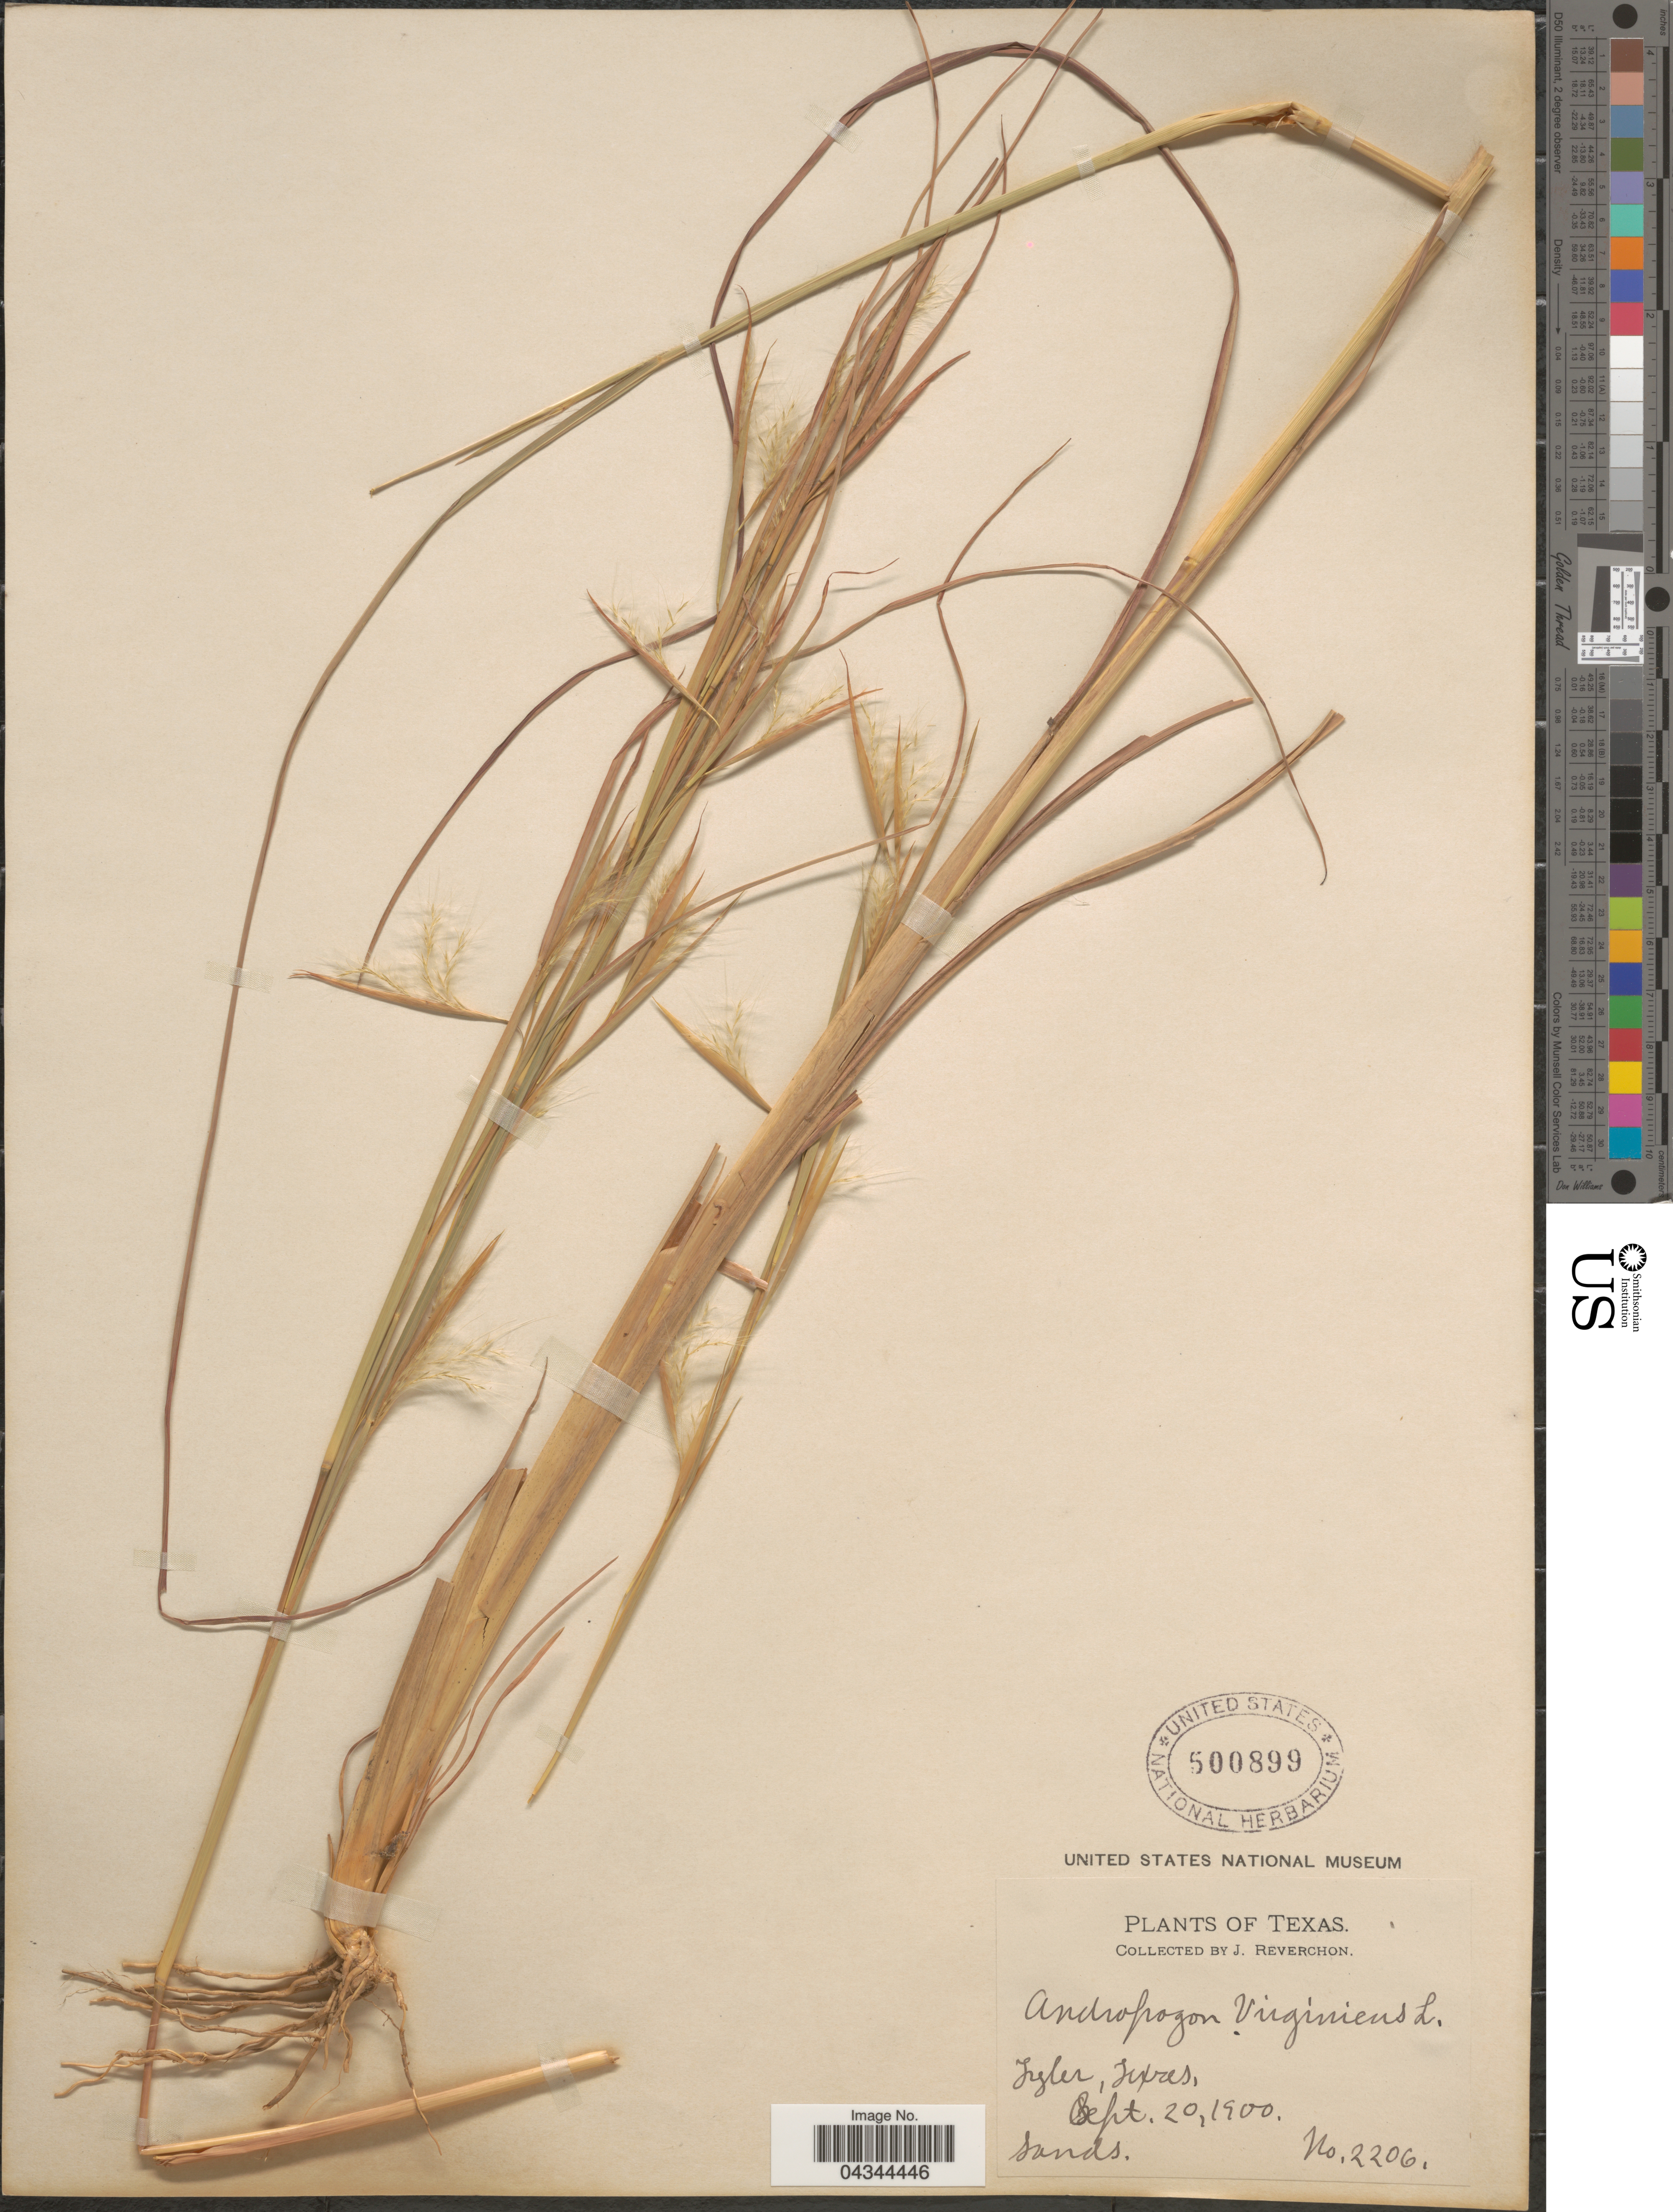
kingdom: Plantae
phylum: Tracheophyta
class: Liliopsida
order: Poales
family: Poaceae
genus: Andropogon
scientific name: Andropogon virginicus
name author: L.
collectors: J. Reverchon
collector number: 2206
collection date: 1900-09-20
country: United States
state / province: Texas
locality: Tyler.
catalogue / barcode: US 500899